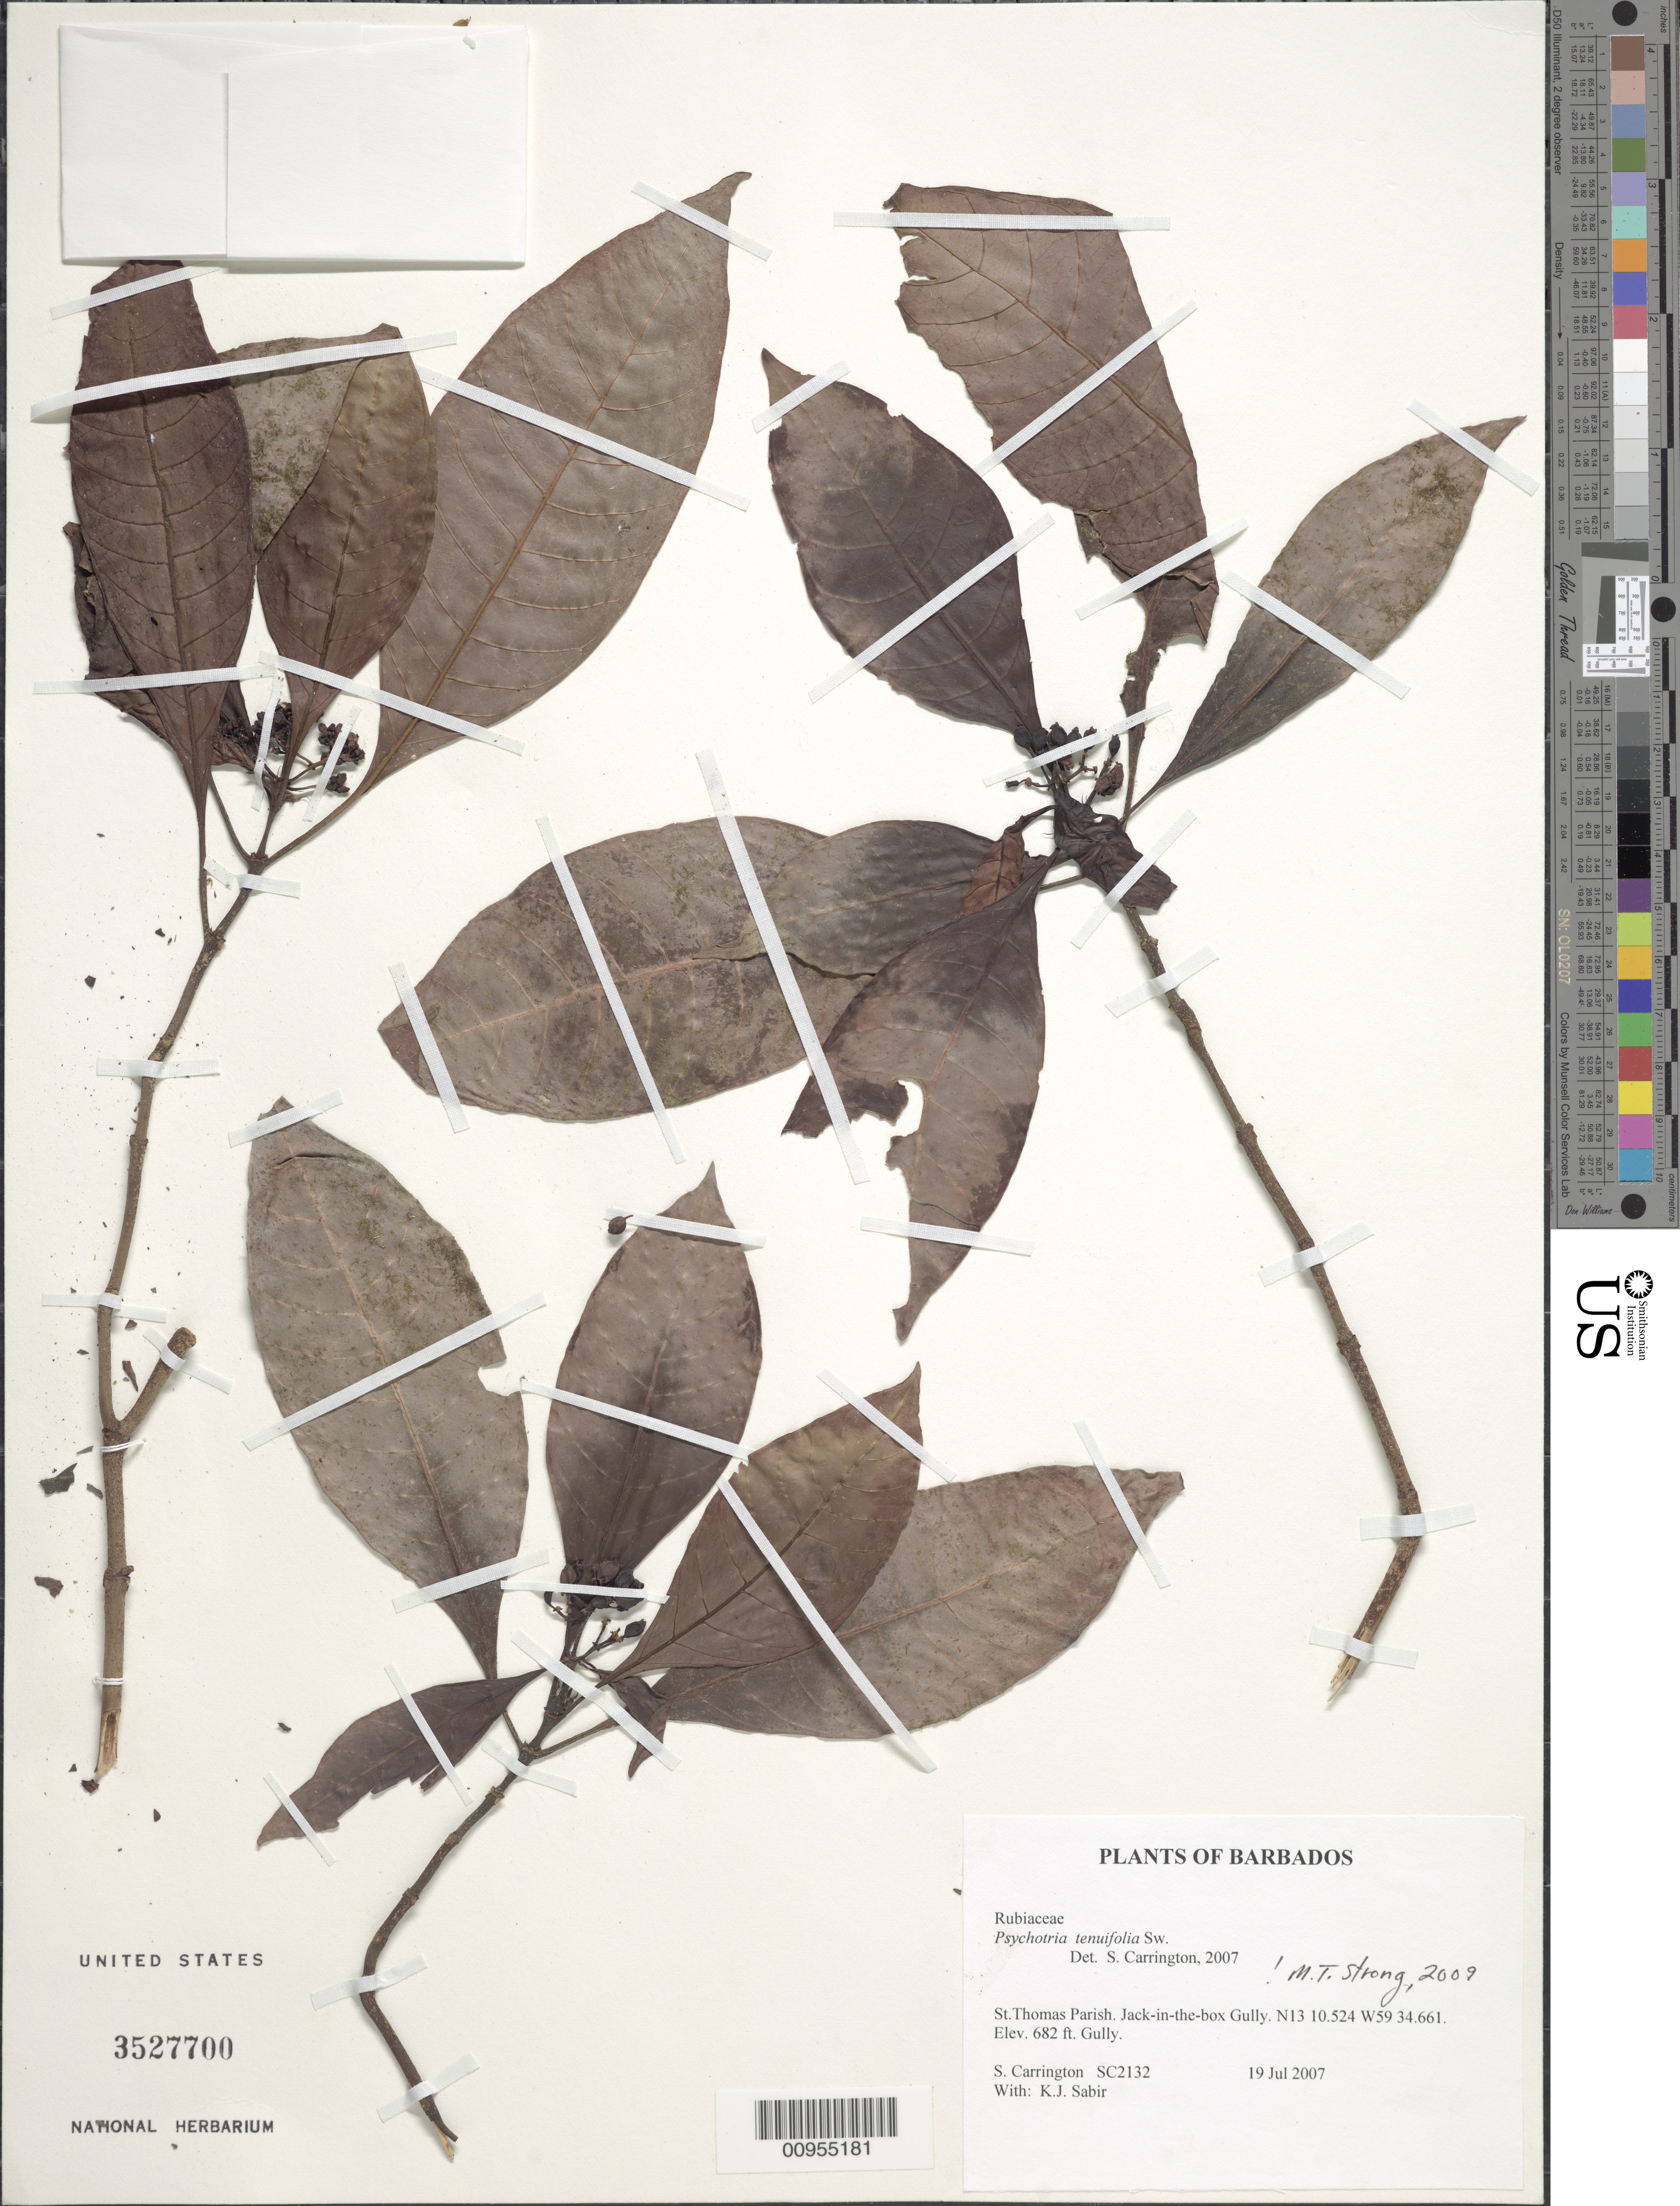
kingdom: Plantae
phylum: Tracheophyta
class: Magnoliopsida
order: Gentianales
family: Rubiaceae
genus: Psychotria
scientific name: Psychotria tenuifolia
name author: Sw.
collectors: C. M. S. Carrington & K. Sabir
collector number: SC 2132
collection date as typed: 19 Jul 2007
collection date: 2007-07-19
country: Barbados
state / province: Saint Thomas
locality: Jack-in-the-box Gully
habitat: gully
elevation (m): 208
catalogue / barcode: US 3527700